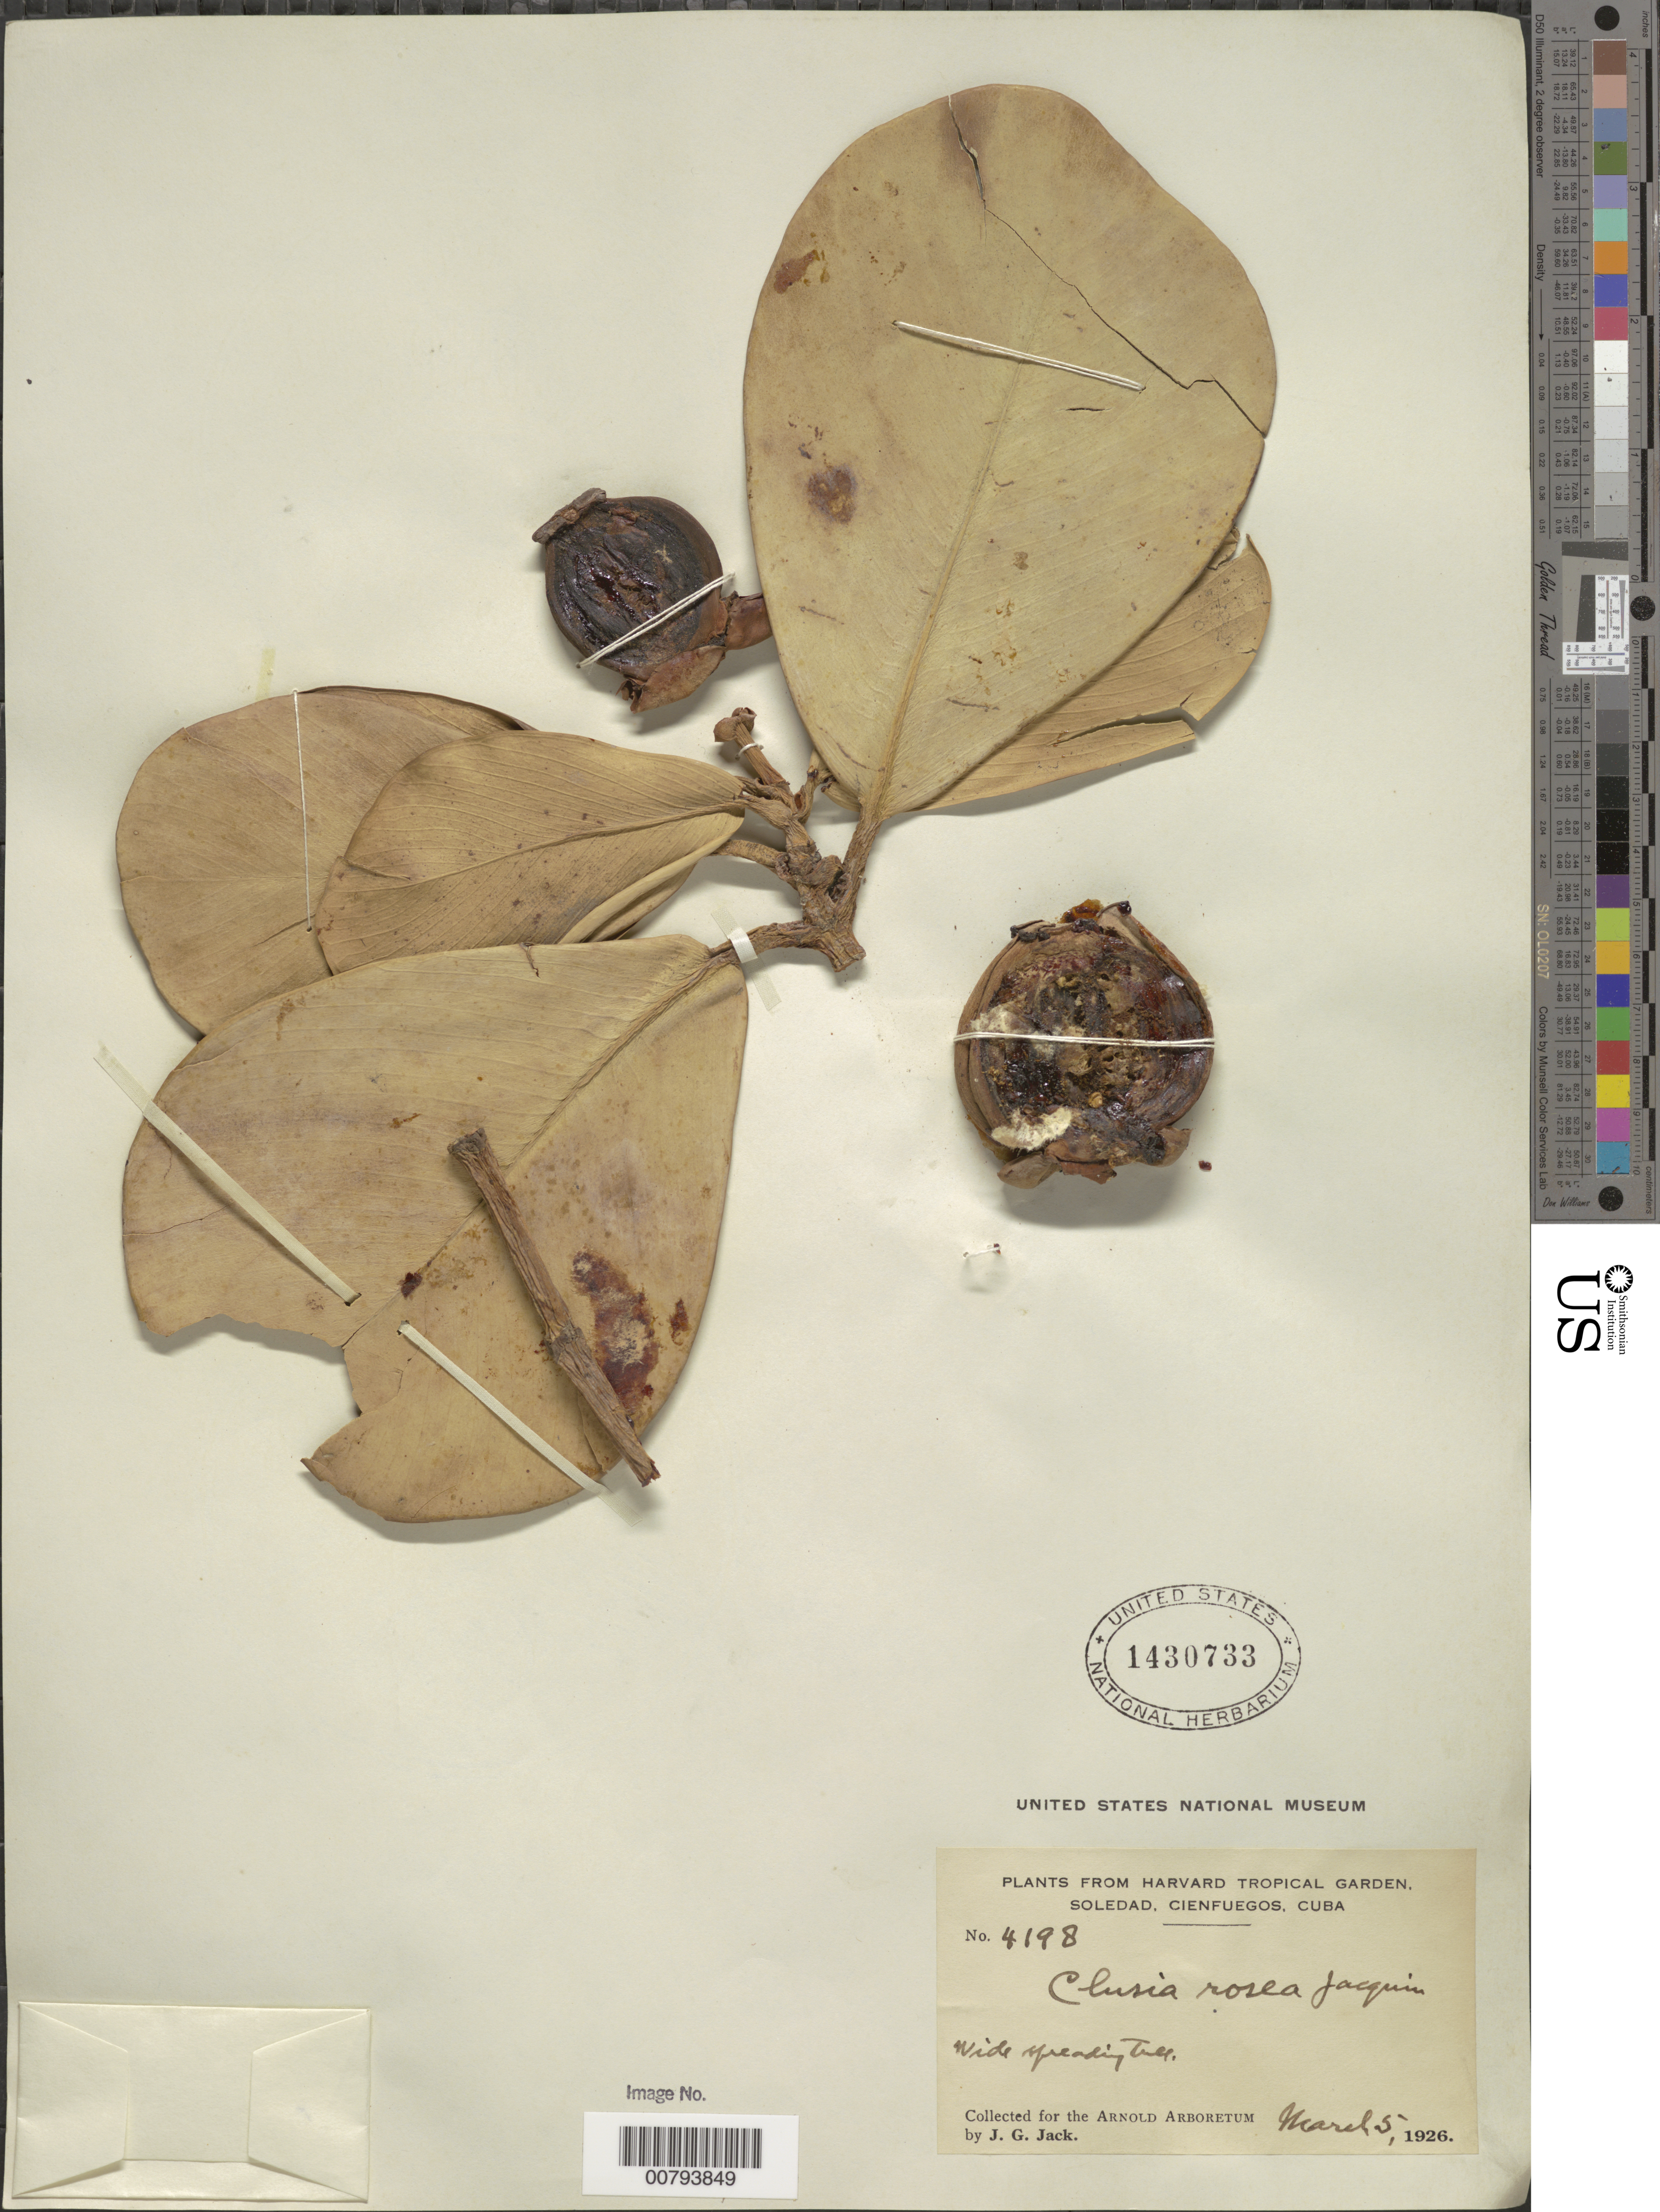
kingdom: Plantae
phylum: Tracheophyta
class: Magnoliopsida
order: Malpighiales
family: Clusiaceae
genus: Clusia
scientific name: Clusia rosea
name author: Jacq.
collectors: J. G. Jack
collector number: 4198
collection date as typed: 05 Mar 1926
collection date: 1926-03-05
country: Cuba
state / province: Cienfuegos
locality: Soledad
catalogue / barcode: US 1430733